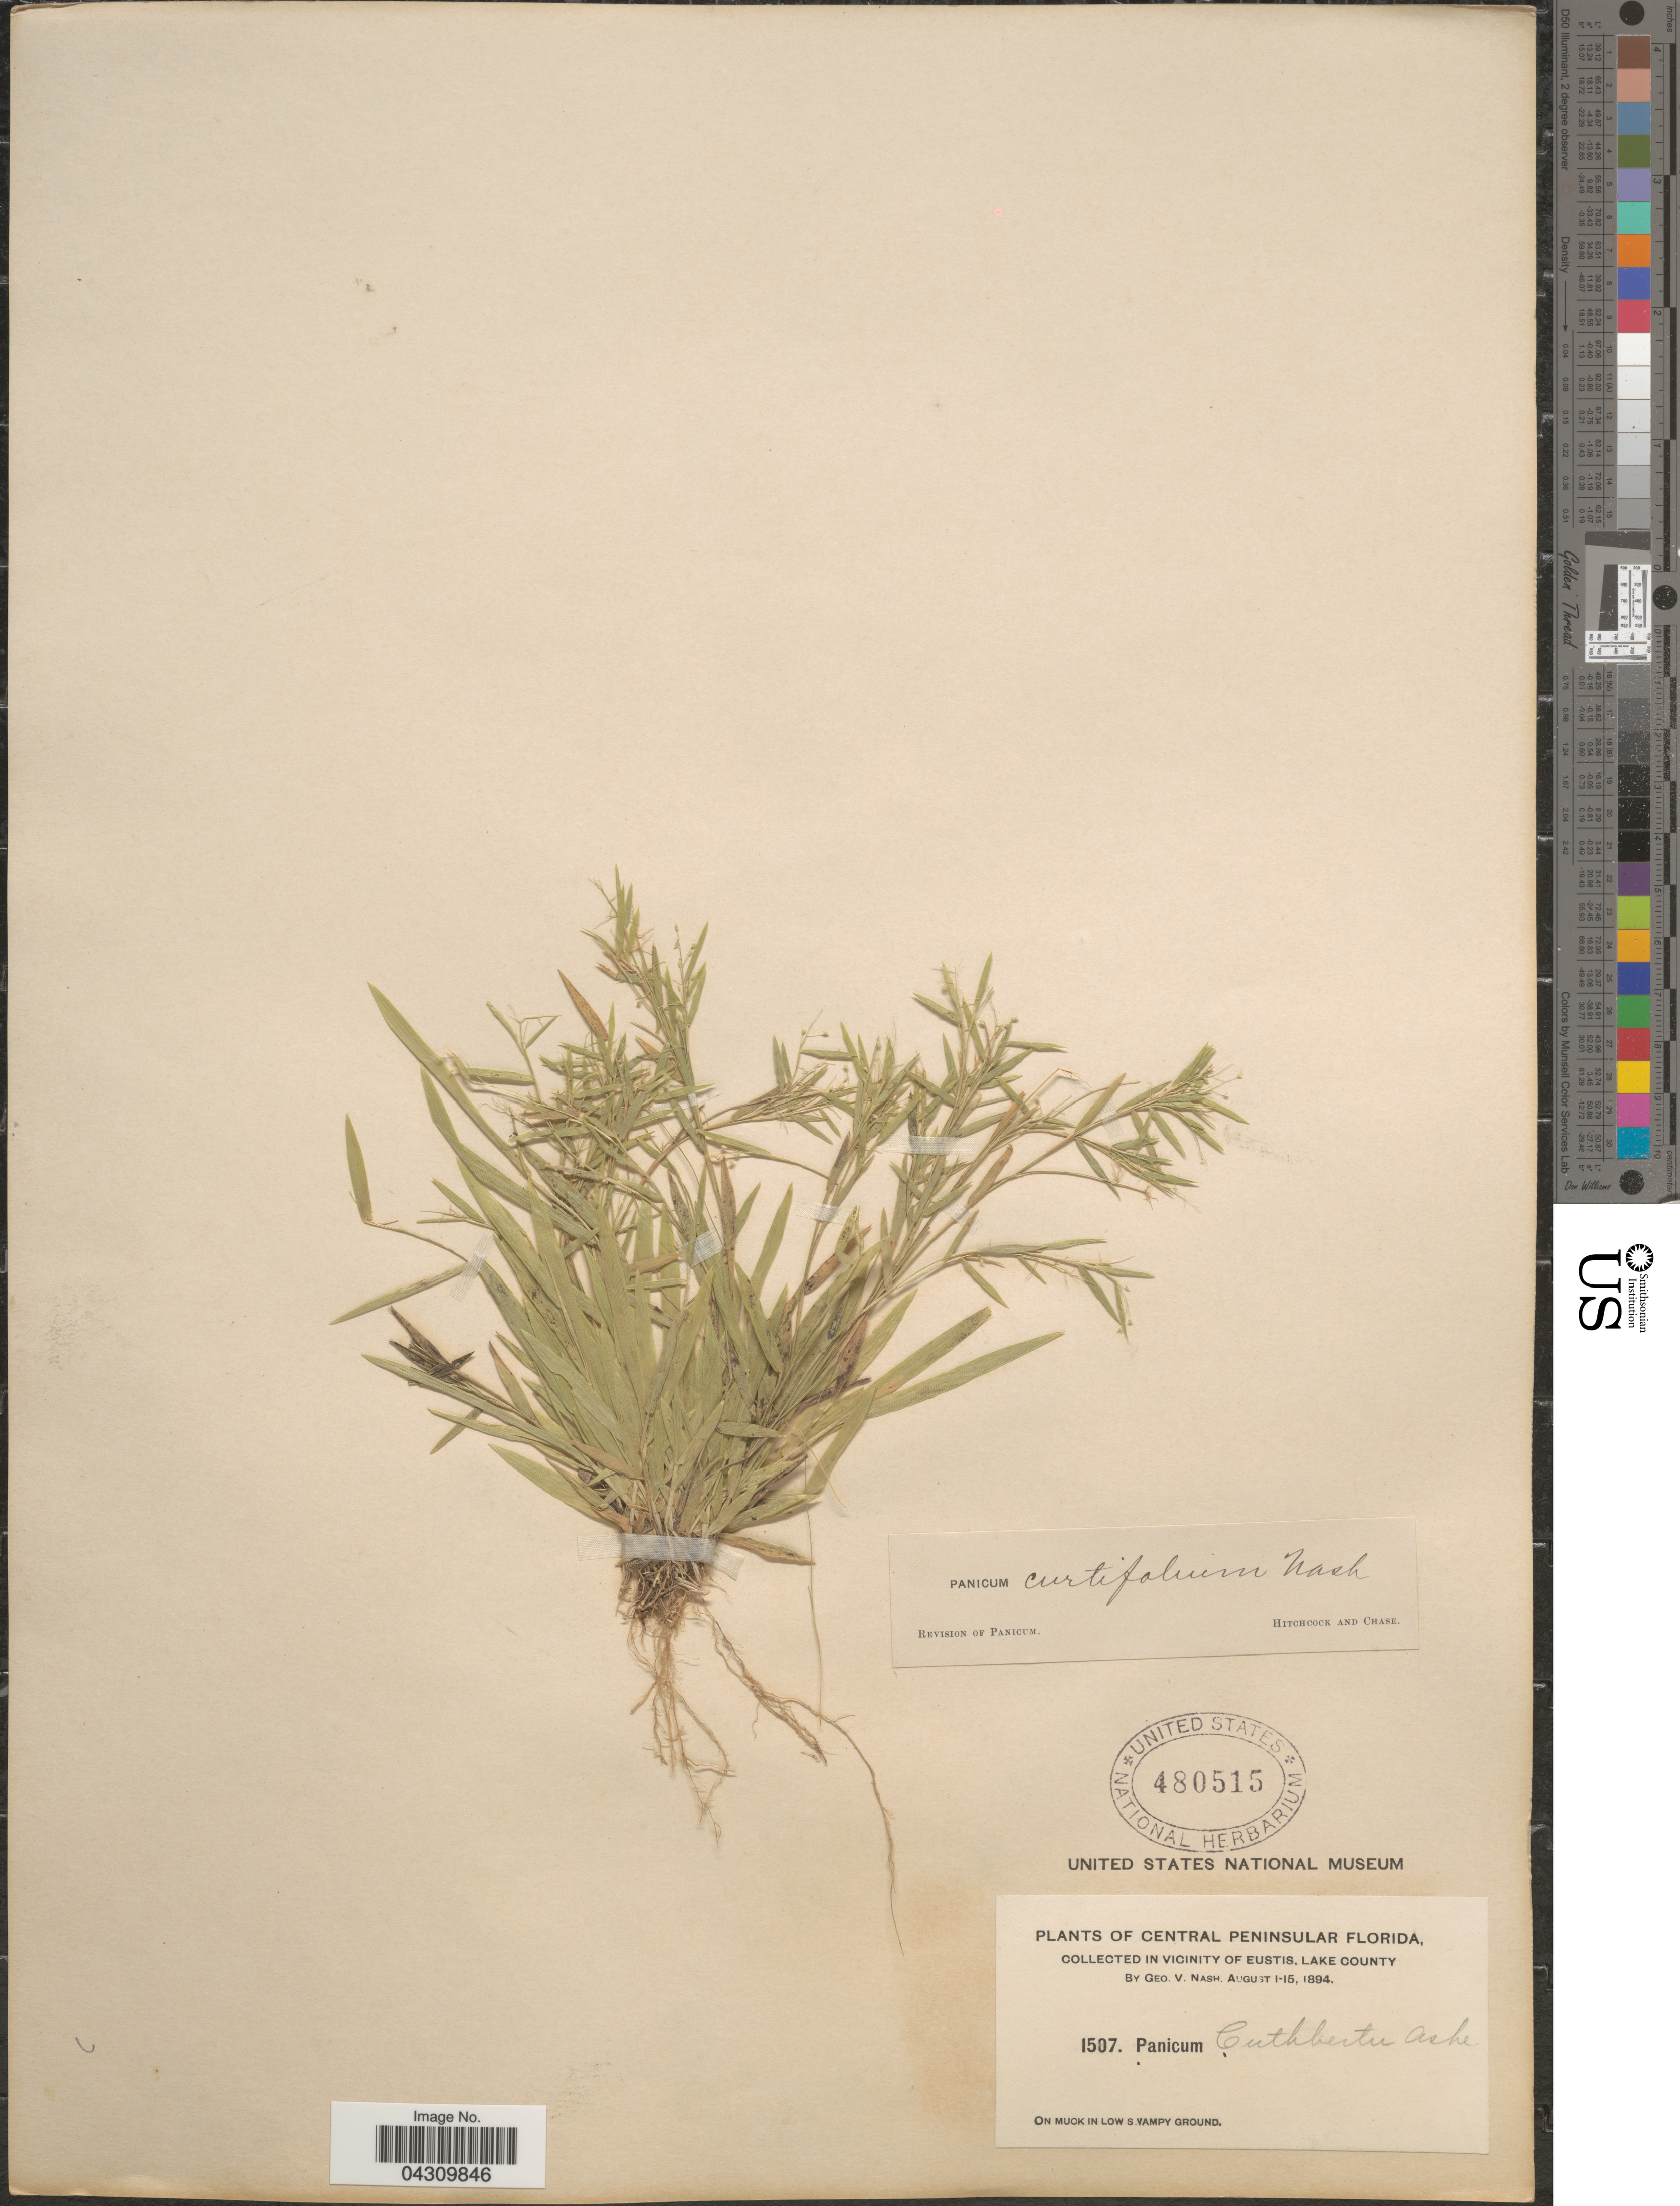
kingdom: Plantae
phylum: Tracheophyta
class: Liliopsida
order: Poales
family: Poaceae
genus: Dichanthelium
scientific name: Dichanthelium acuminatum var. acuminatum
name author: (Sw.) Gould & C.A. Clark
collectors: G. V. Nash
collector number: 1507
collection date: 1894-08-01/1894-08-15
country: United States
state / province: Florida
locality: Cnetral Peninsular Florida. In vicinity of Eustis, Lake County.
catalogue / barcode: US 480515